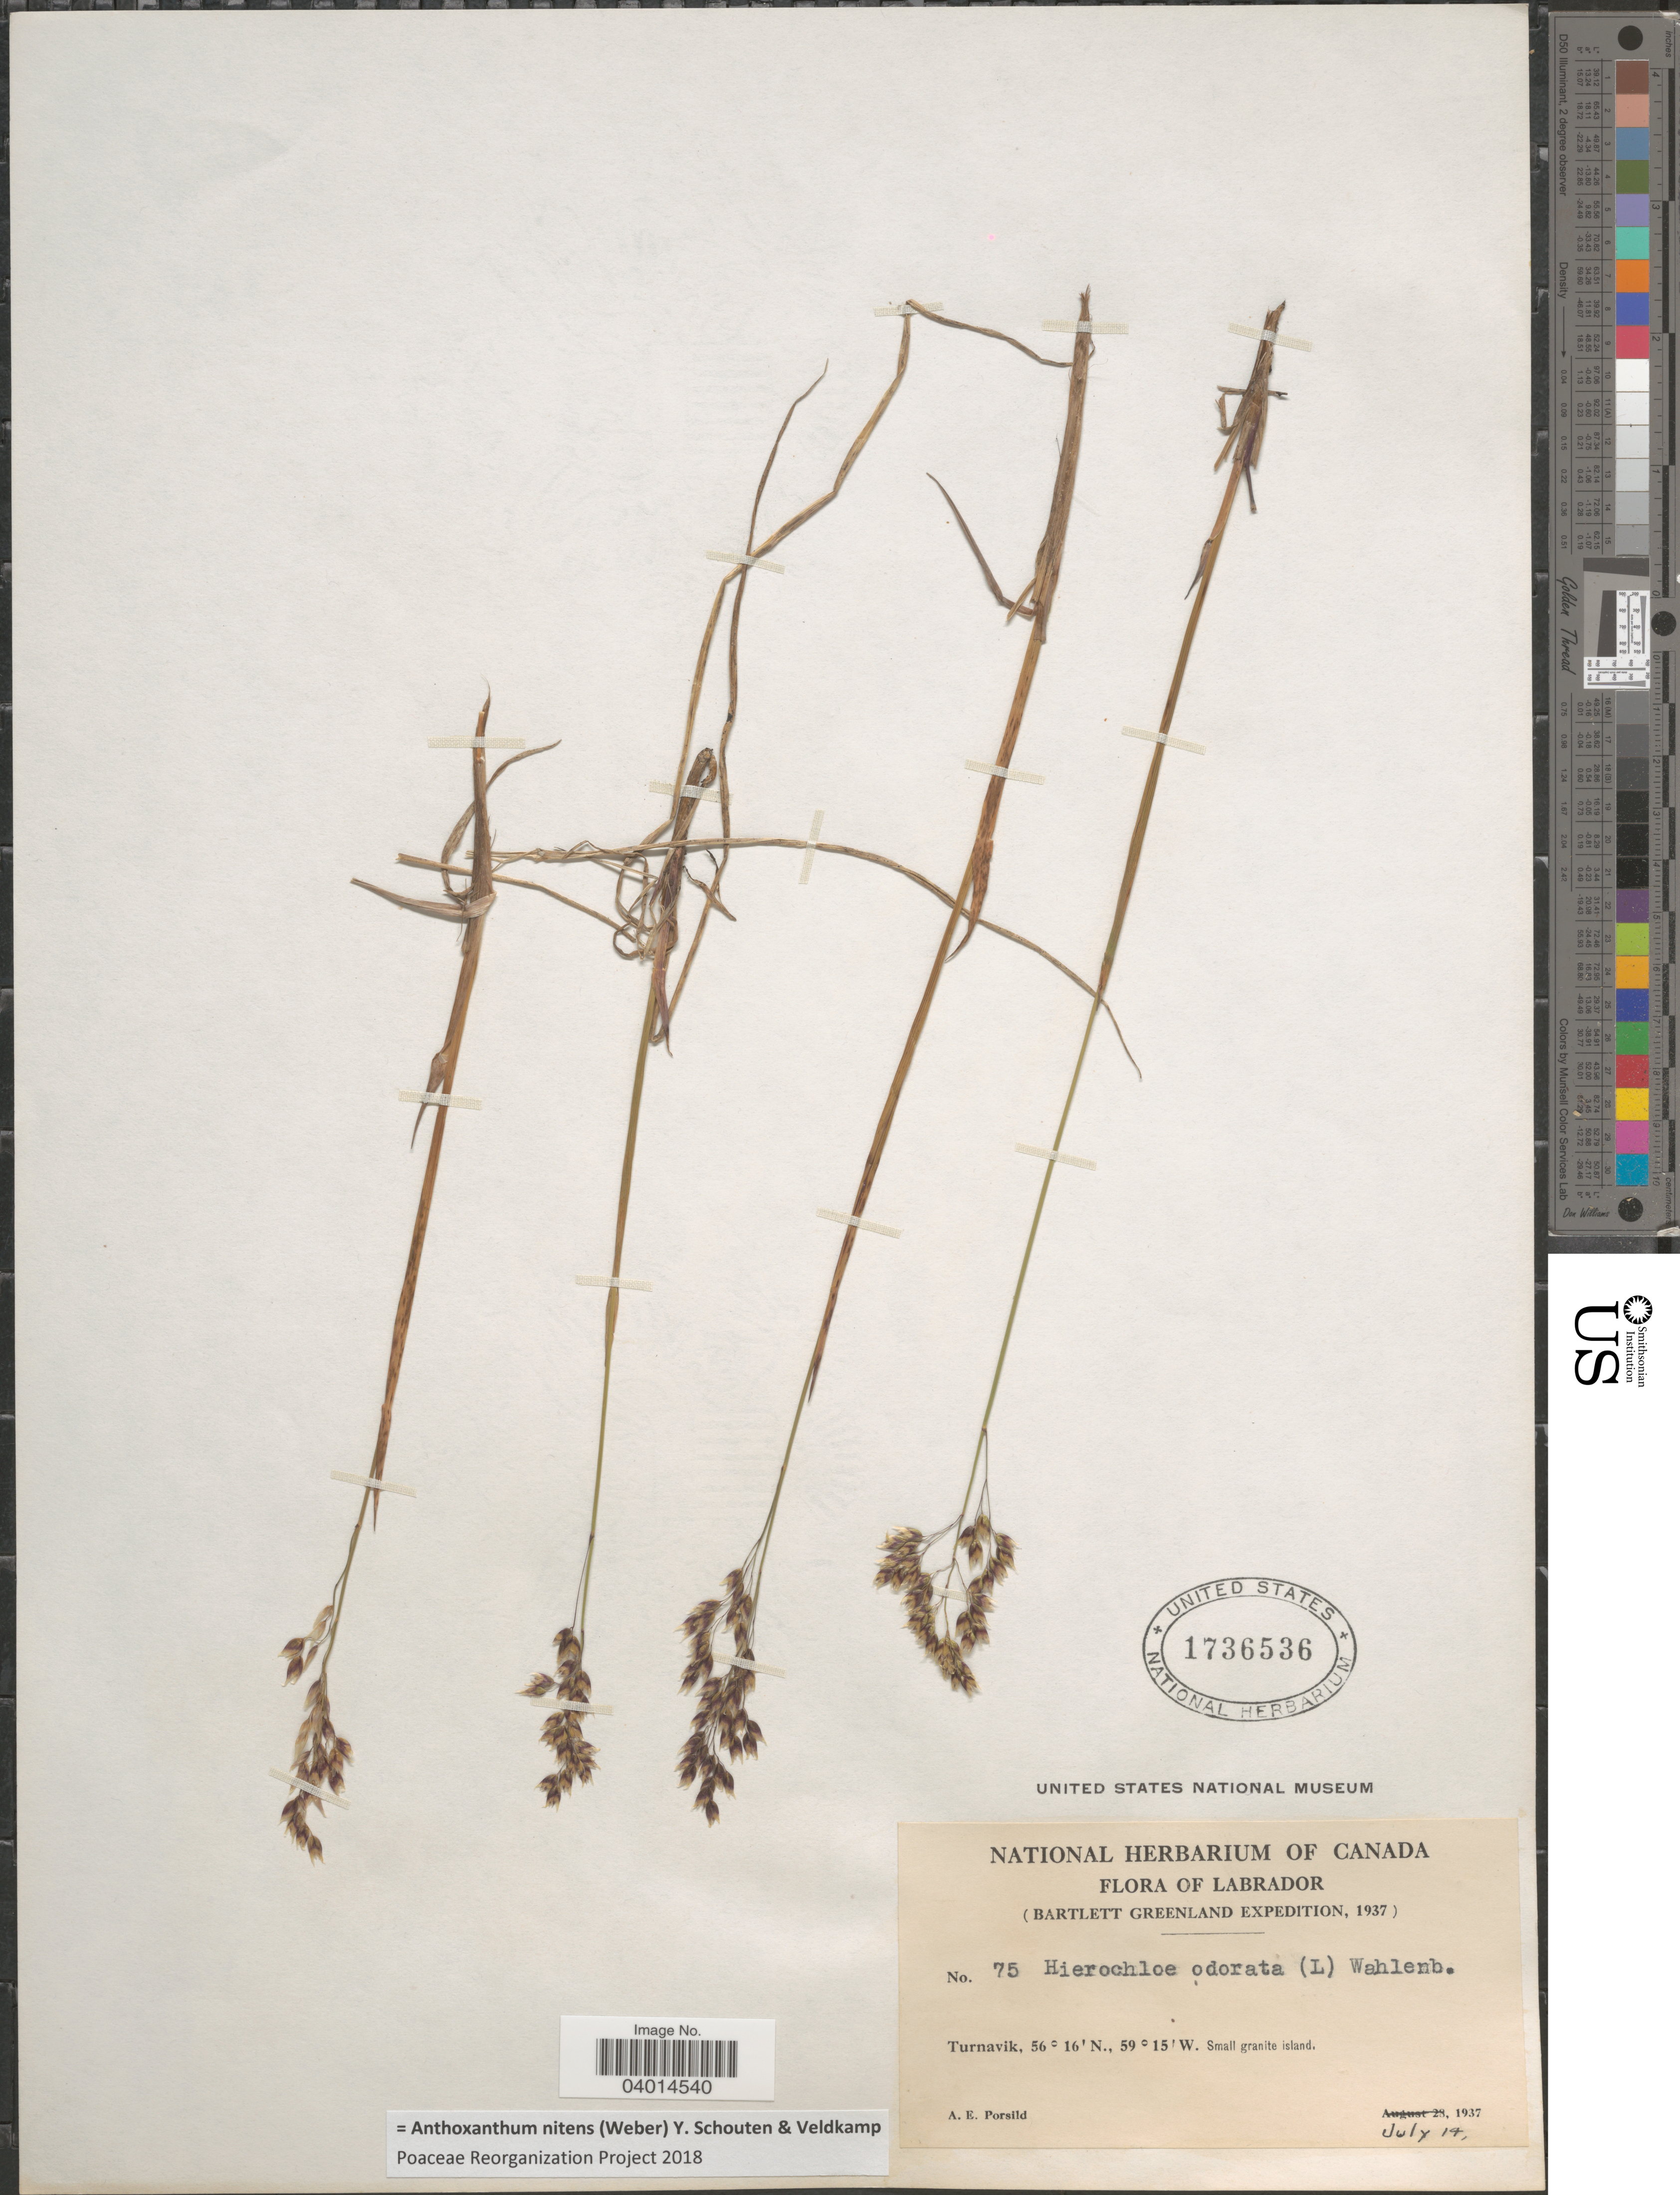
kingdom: Plantae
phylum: Tracheophyta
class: Liliopsida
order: Poales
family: Poaceae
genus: Anthoxanthum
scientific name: Anthoxanthum nitens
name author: (G.H. Weber) R.T.A. Schouten & Veldkamp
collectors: A. E. Porsild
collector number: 75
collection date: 1937-07-14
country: Canada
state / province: Newfoundland and Labrador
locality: Labrador. Turnavik.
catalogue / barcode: US 1736536